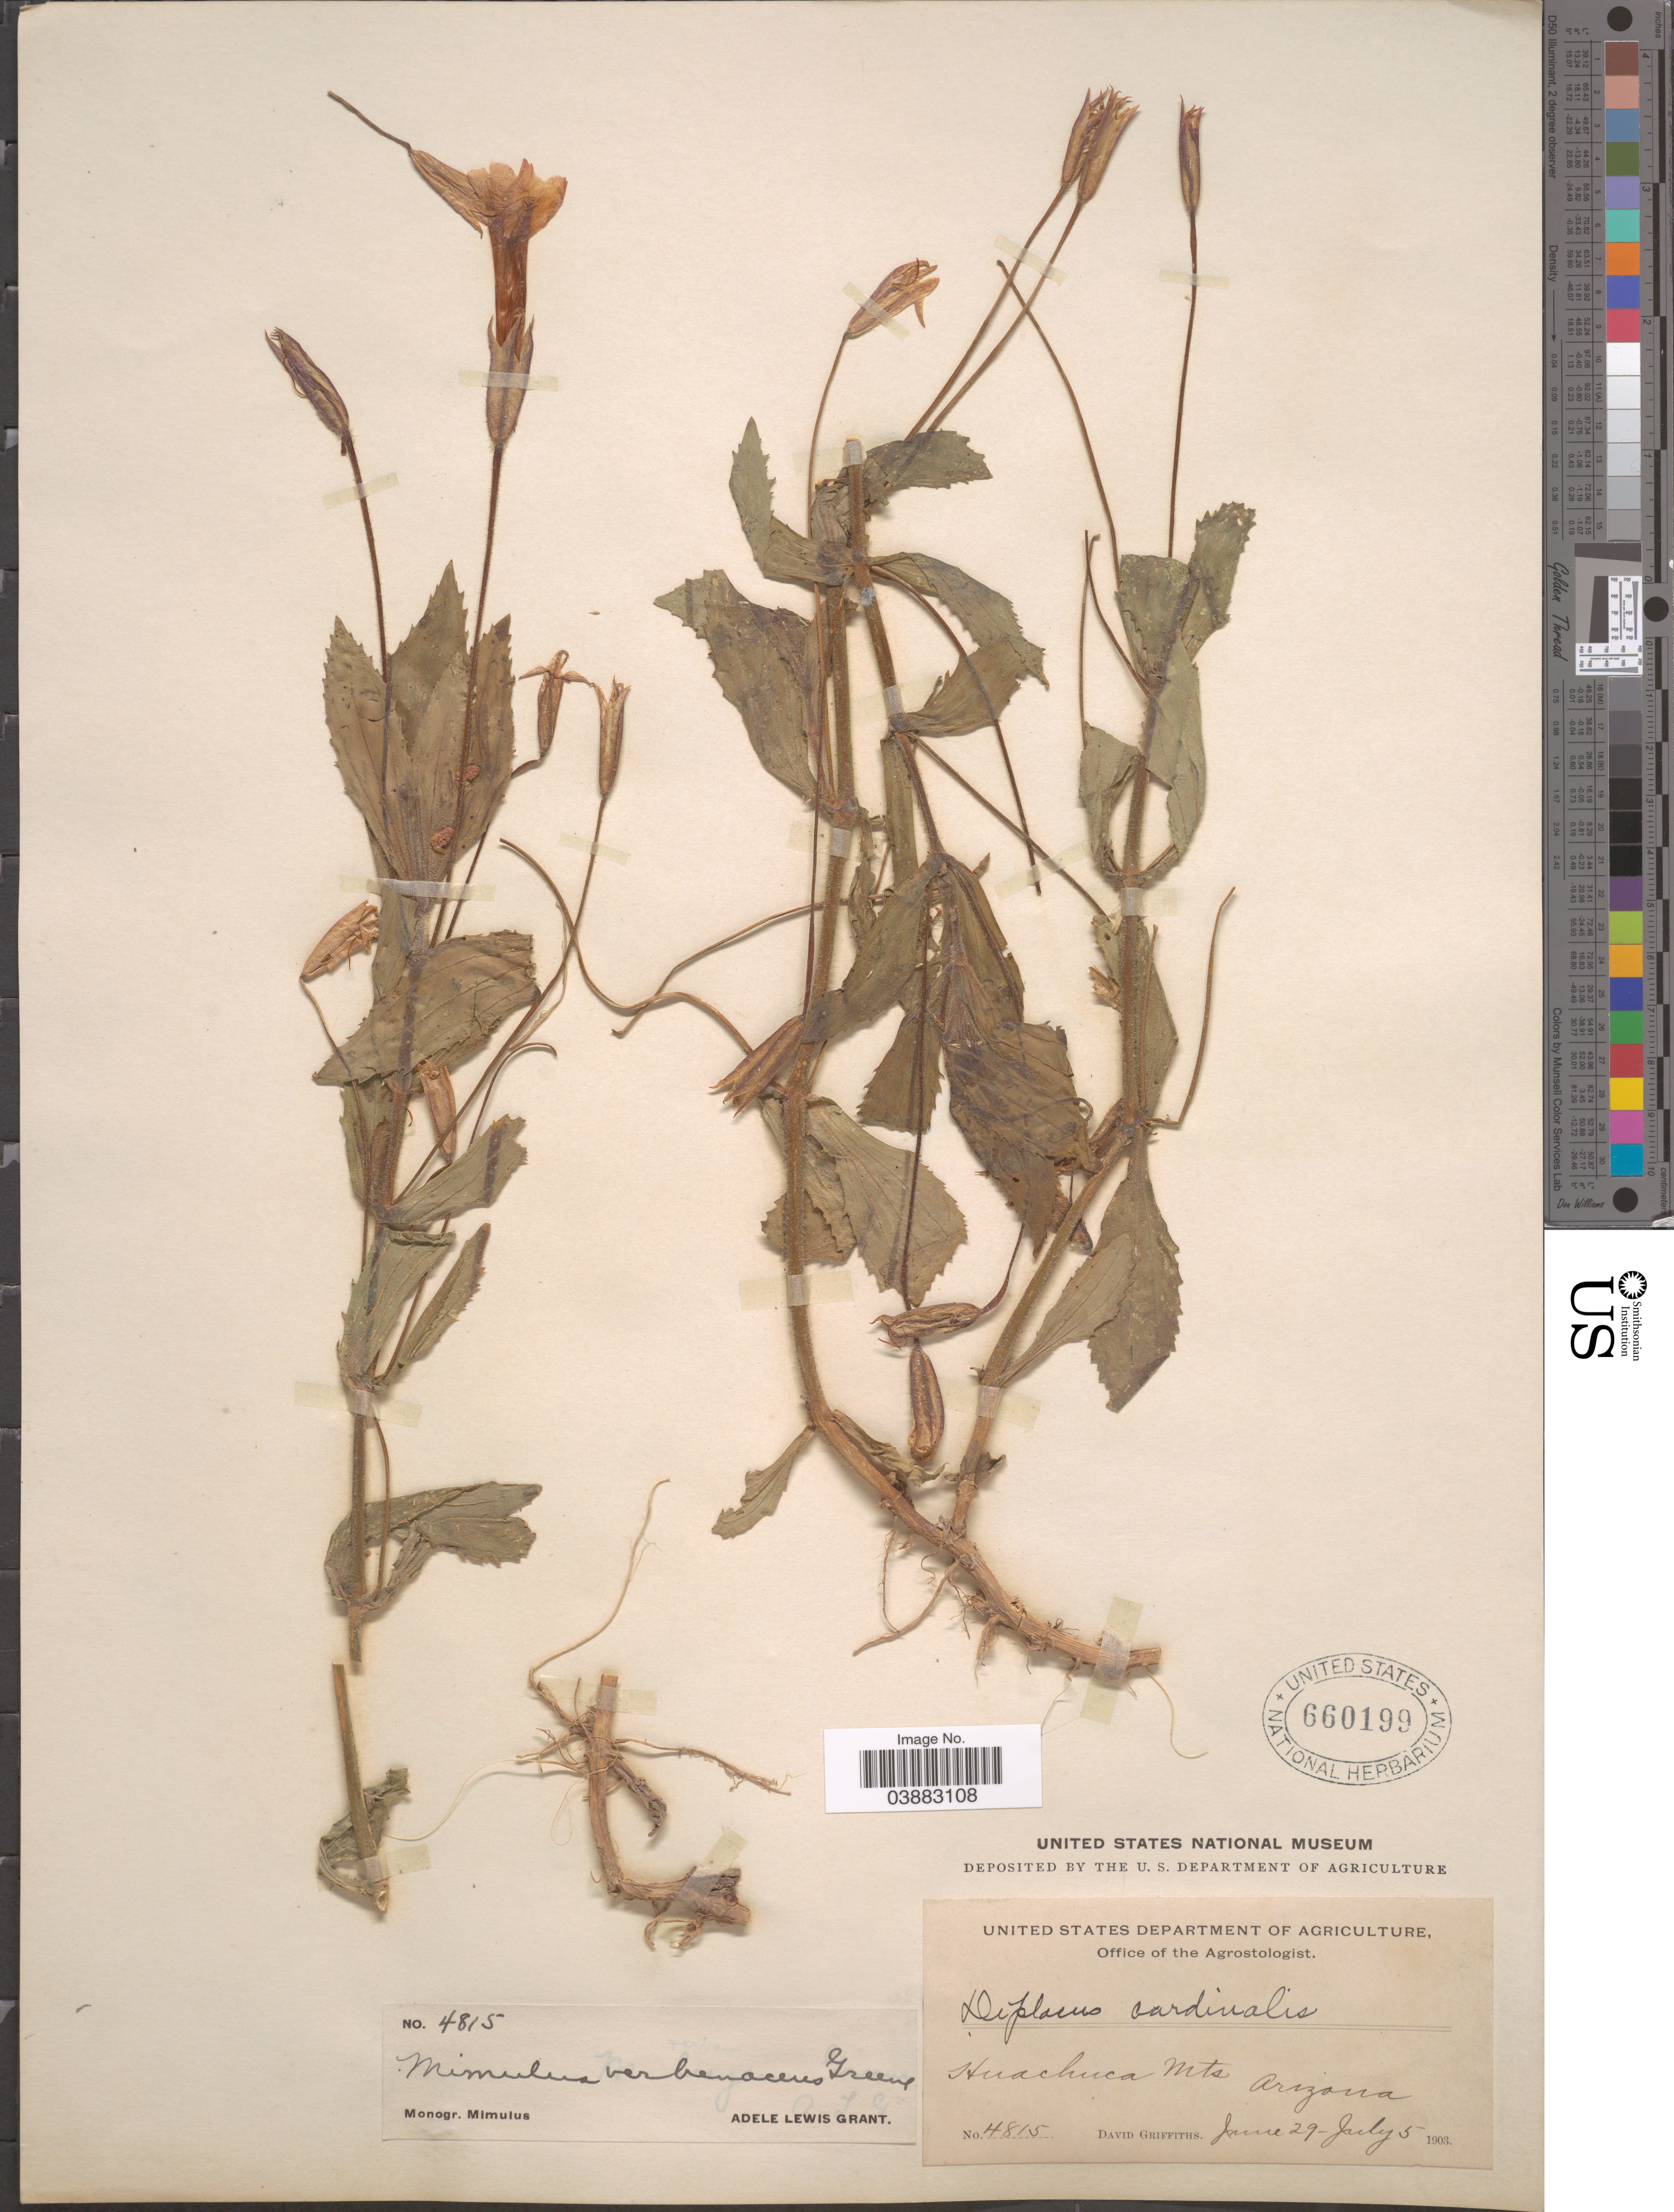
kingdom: Plantae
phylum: Tracheophyta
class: Magnoliopsida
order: Lamiales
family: Phrymaceae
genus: Mimulus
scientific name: Mimulus verbenaceus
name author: Greene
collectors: D. Griffiths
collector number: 4815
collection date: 1903-06-29/1903-07-05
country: United States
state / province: Arizona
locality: Huachuca Mts.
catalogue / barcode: US 660199